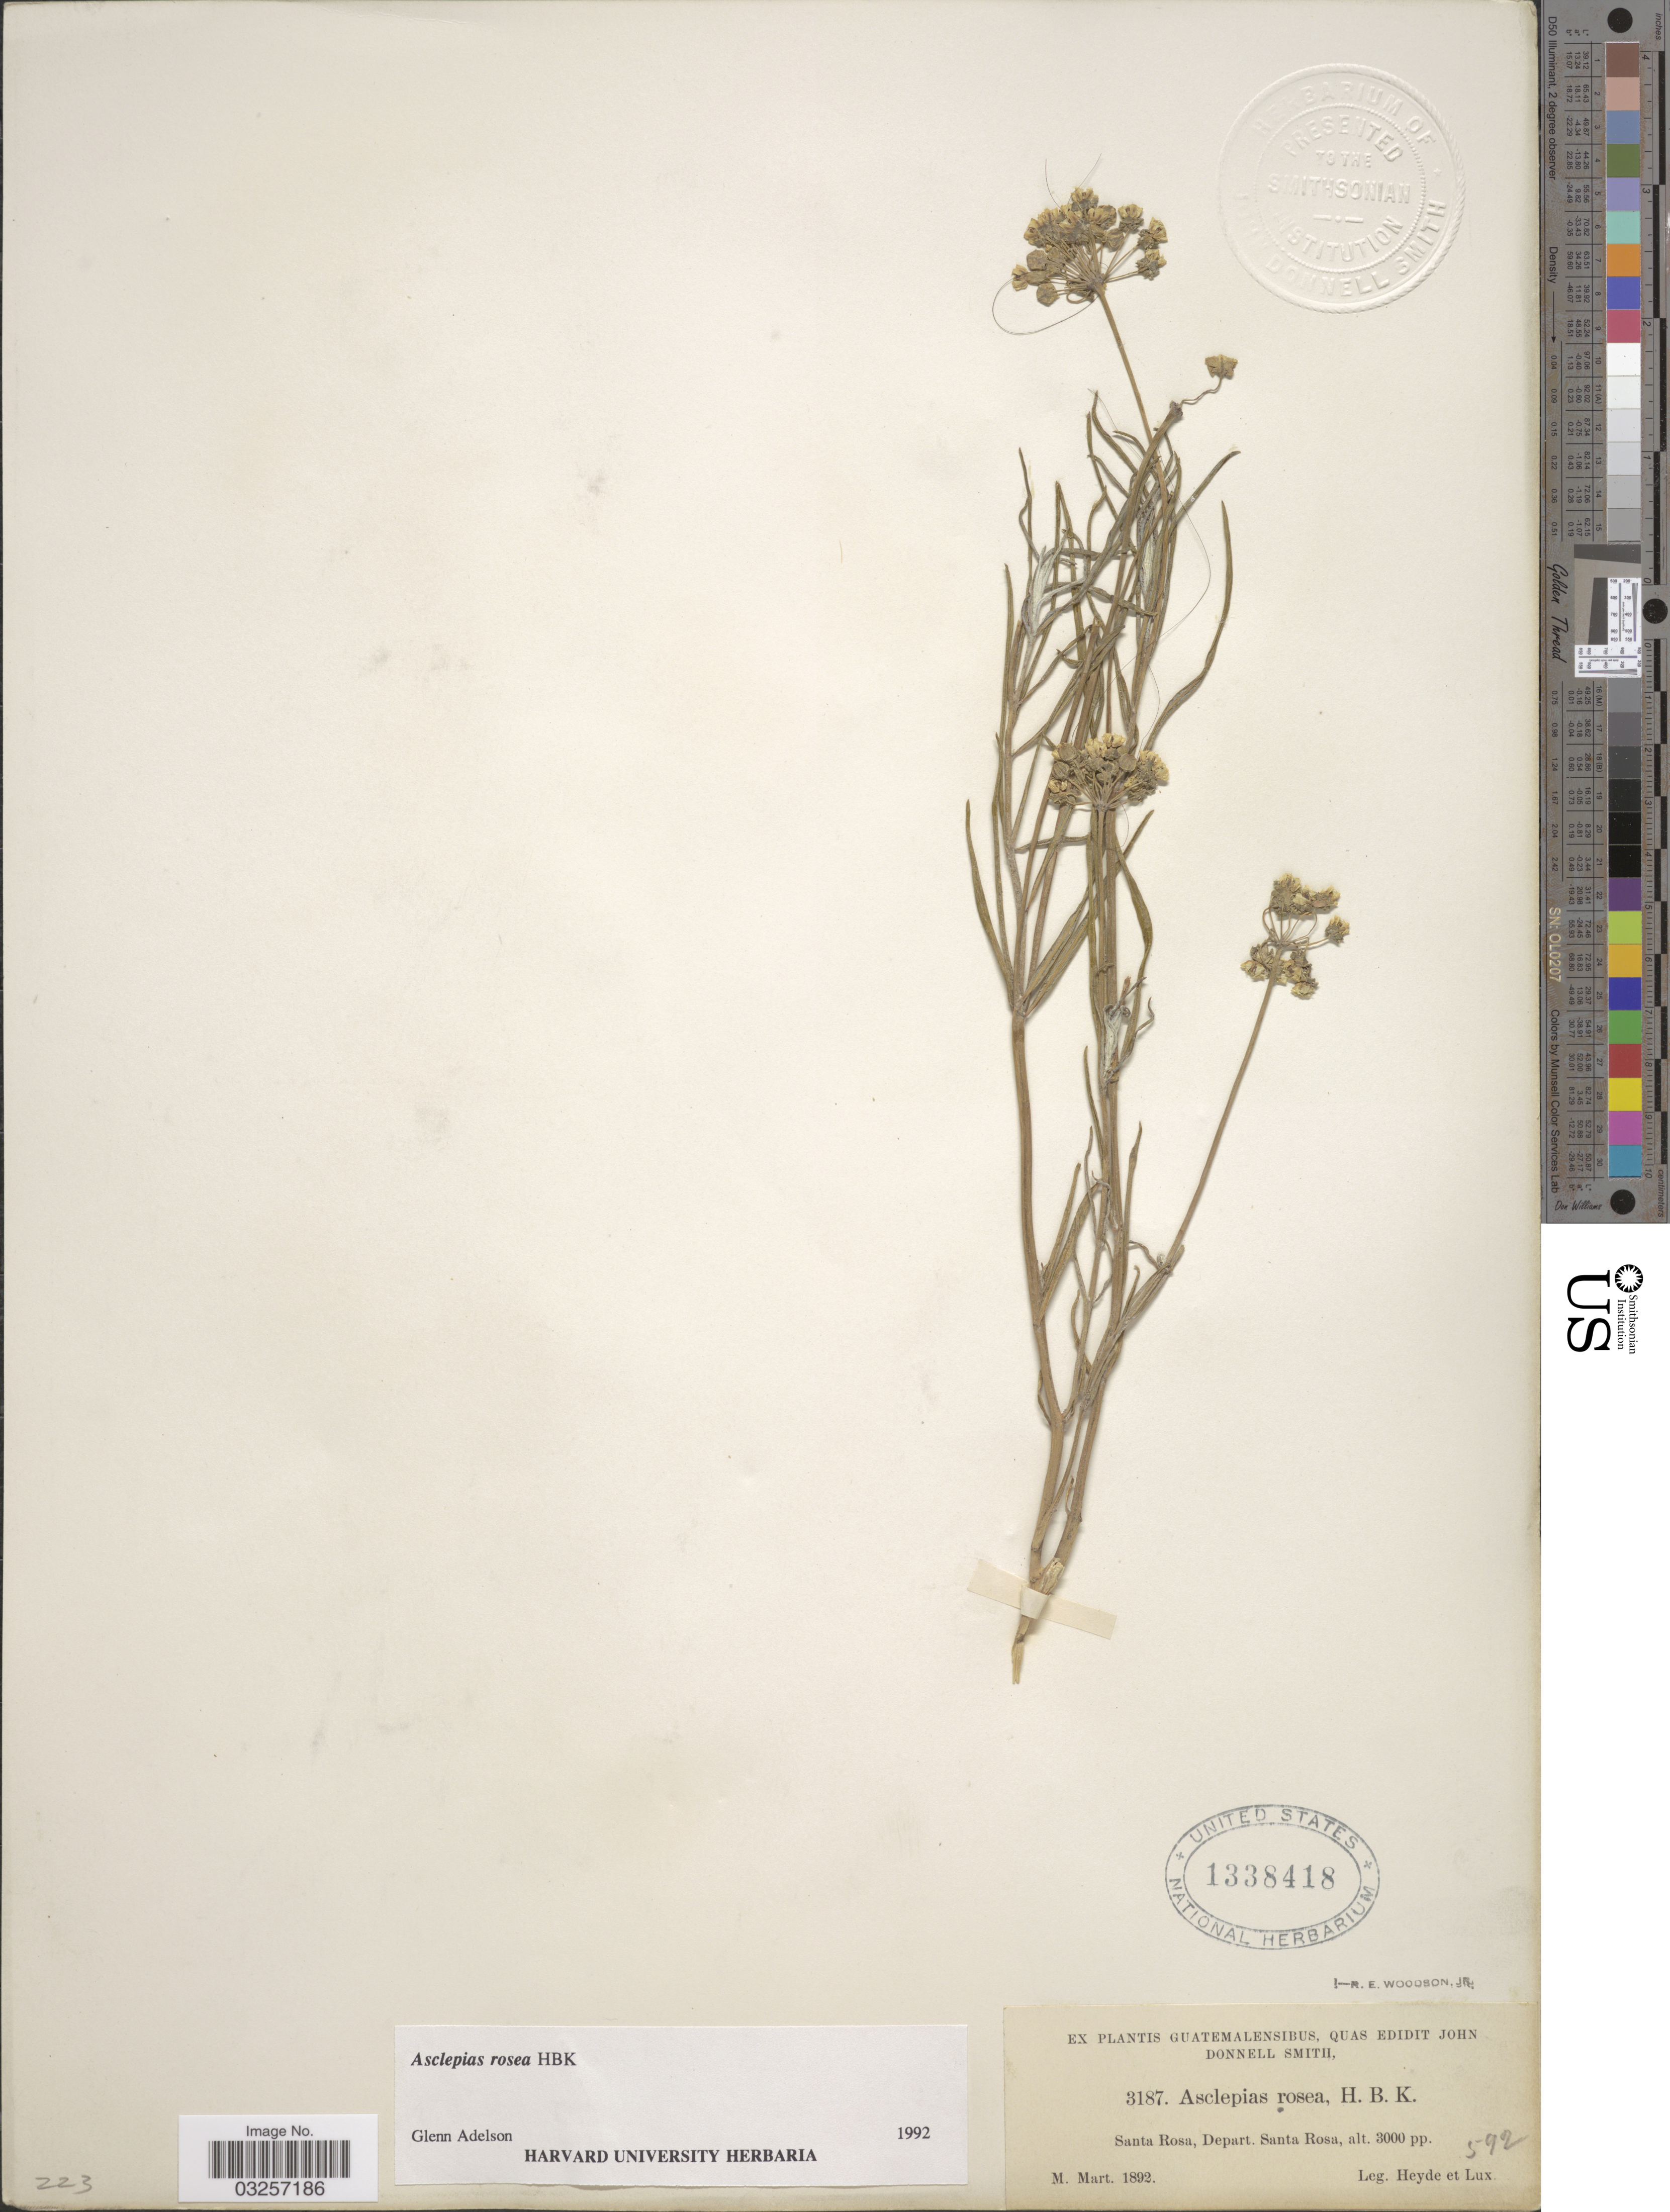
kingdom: Plantae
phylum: Tracheophyta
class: Magnoliopsida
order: Gentianales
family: Apocynaceae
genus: Asclepias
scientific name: Asclepias rosea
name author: Kunth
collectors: Heyde & Lux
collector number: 3187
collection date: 1892-03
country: Guatemala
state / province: Santa Rosa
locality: Santa Rosa, Depart. Santa Rosa.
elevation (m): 914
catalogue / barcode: US 1338418